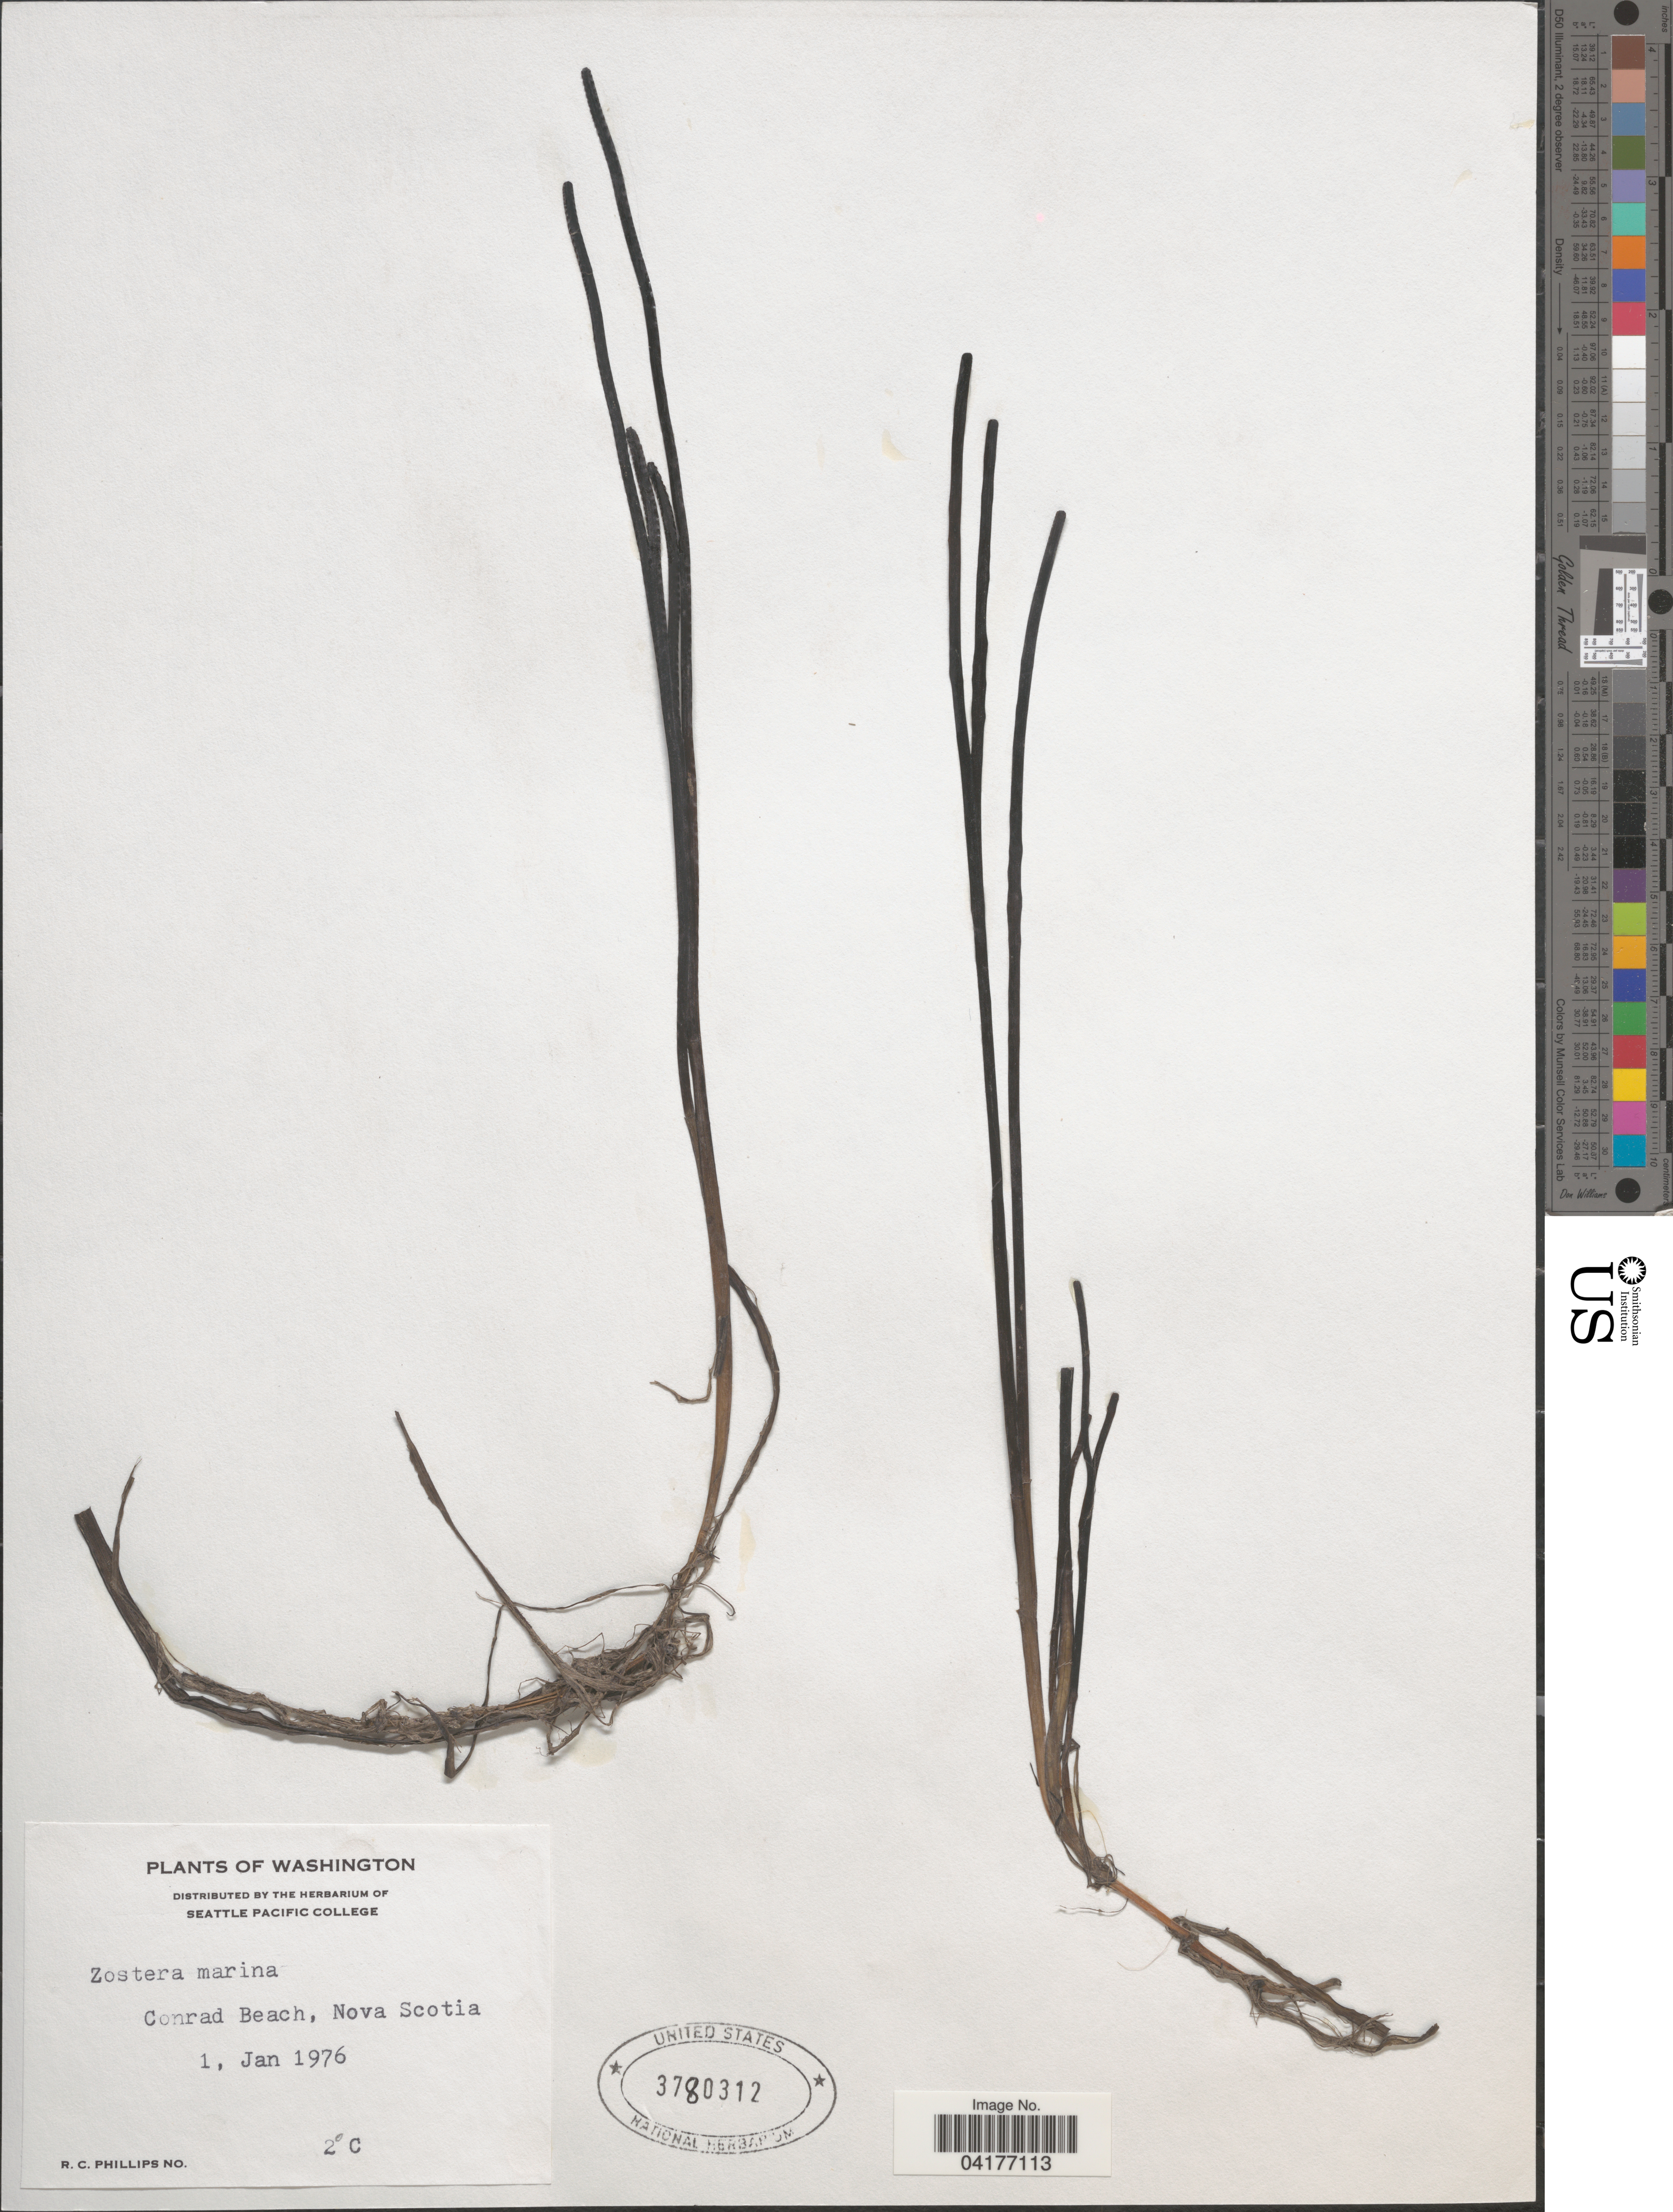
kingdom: Plantae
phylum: Tracheophyta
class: Liliopsida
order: Alismatales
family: Zosteraceae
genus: Zostera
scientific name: Zostera marina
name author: L.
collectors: R. C. Phillips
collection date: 1976-01-01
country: Canada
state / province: Nova Scotia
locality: Conrad Beach.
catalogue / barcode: US 3780312